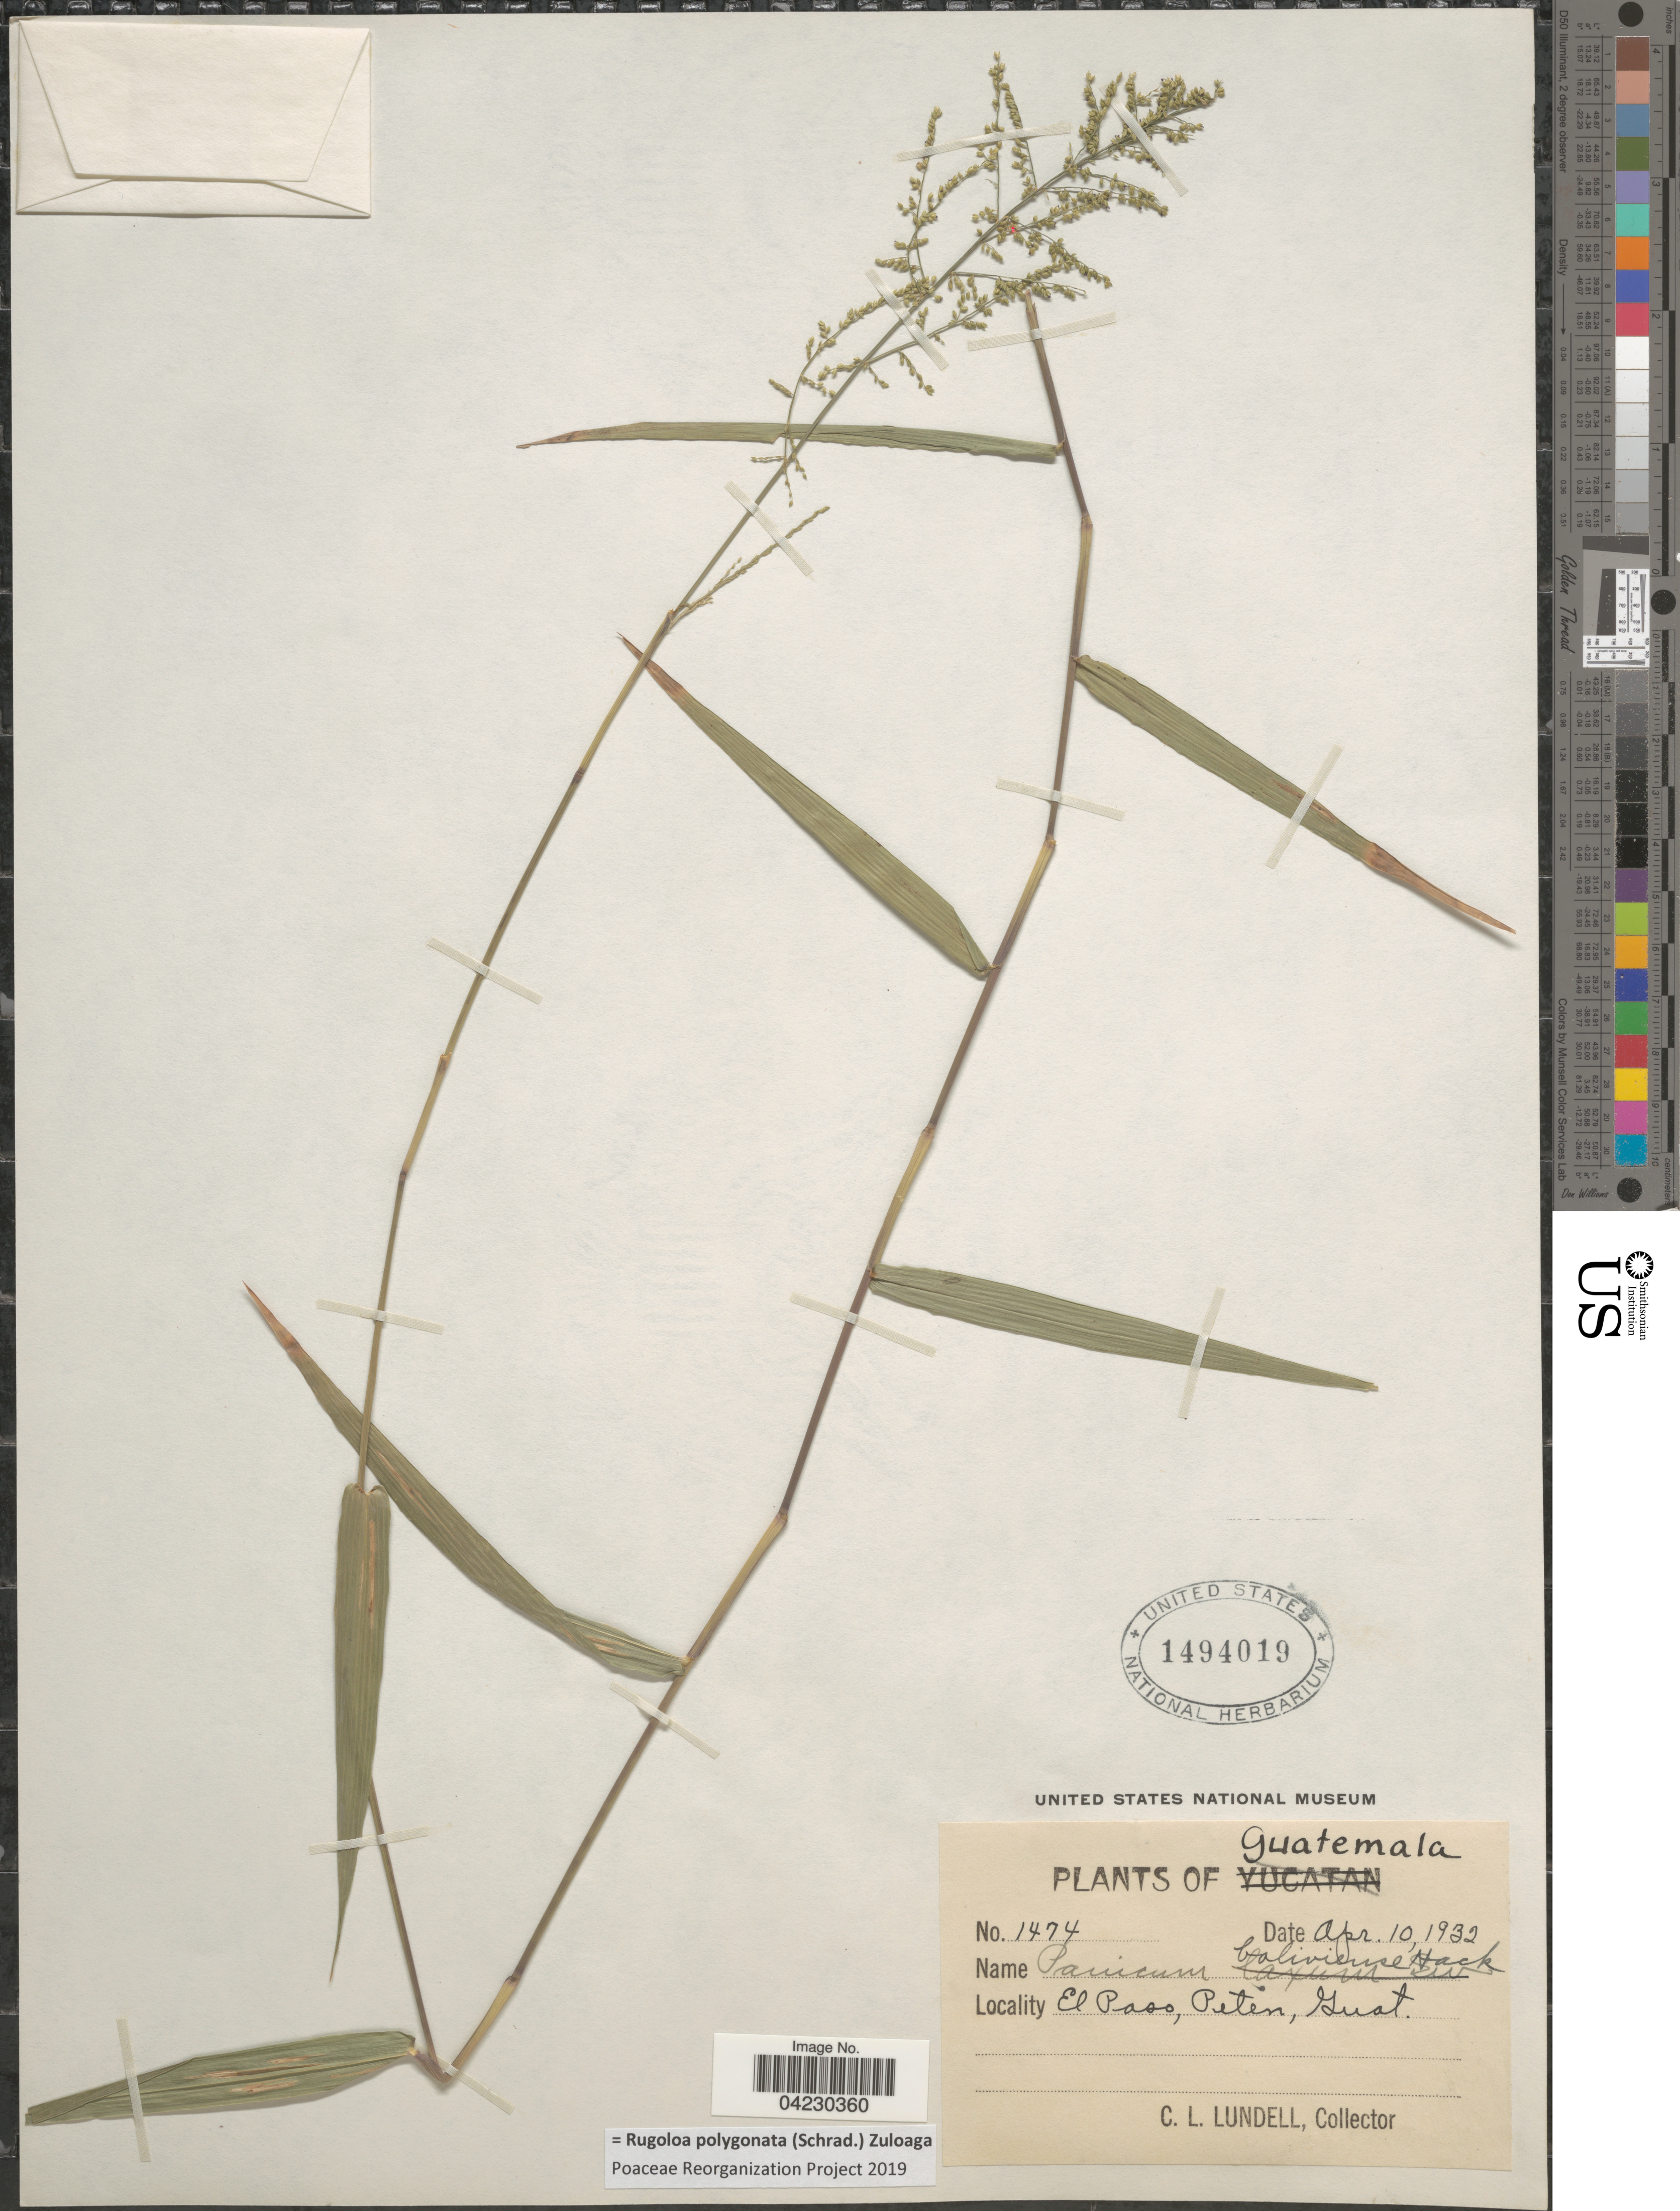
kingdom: Plantae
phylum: Tracheophyta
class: Liliopsida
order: Poales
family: Poaceae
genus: Rugoloa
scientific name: Rugoloa polygonata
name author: (Schrad.) Zuloaga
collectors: C. L. Lundell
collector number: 1474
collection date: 1932-04-10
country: Guatemala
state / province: El Peten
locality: El Paso, Peten.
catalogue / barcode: US 1494019